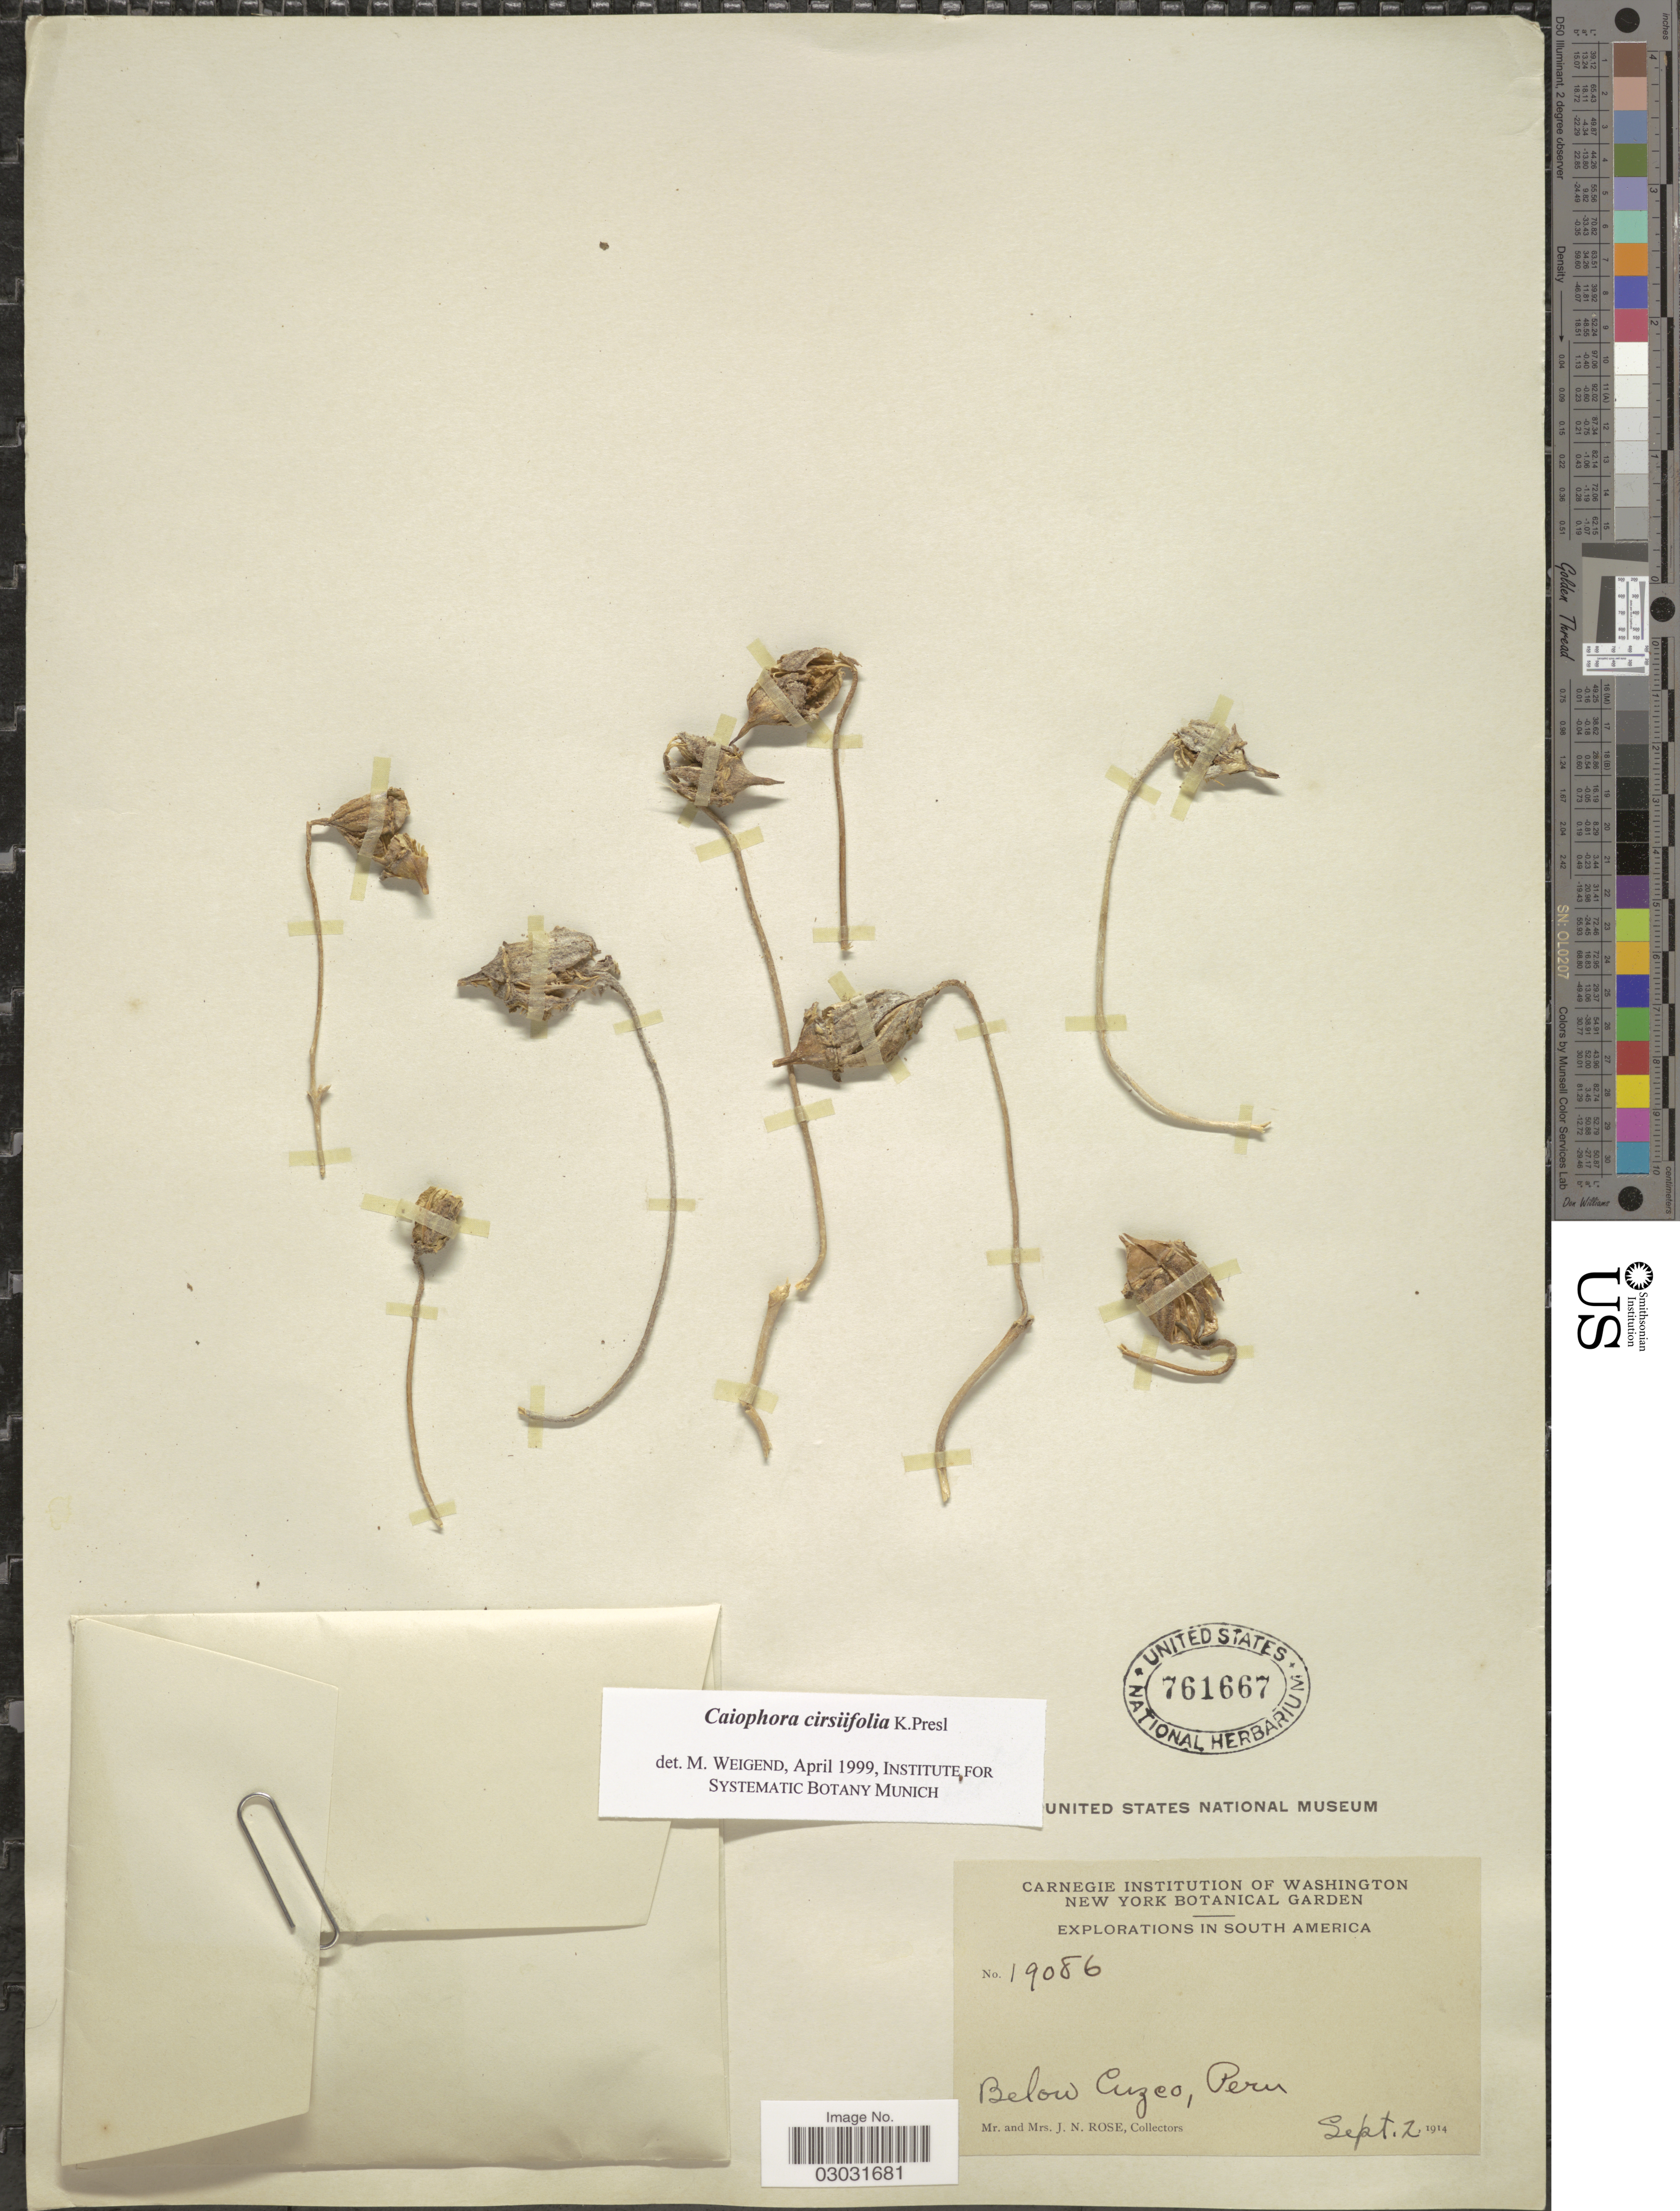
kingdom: Plantae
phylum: Tracheophyta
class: Magnoliopsida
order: Cornales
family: Loasaceae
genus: Caiophora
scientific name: Caiophora cirsiifolia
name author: C. Presl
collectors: J. N. Rose & L. B. Rose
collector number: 19086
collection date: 1914-09-02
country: Peru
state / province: Cusco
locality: Below Cuzco.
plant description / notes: Fruit temporarily sampled for micro-CT scanning.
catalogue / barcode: US 761667